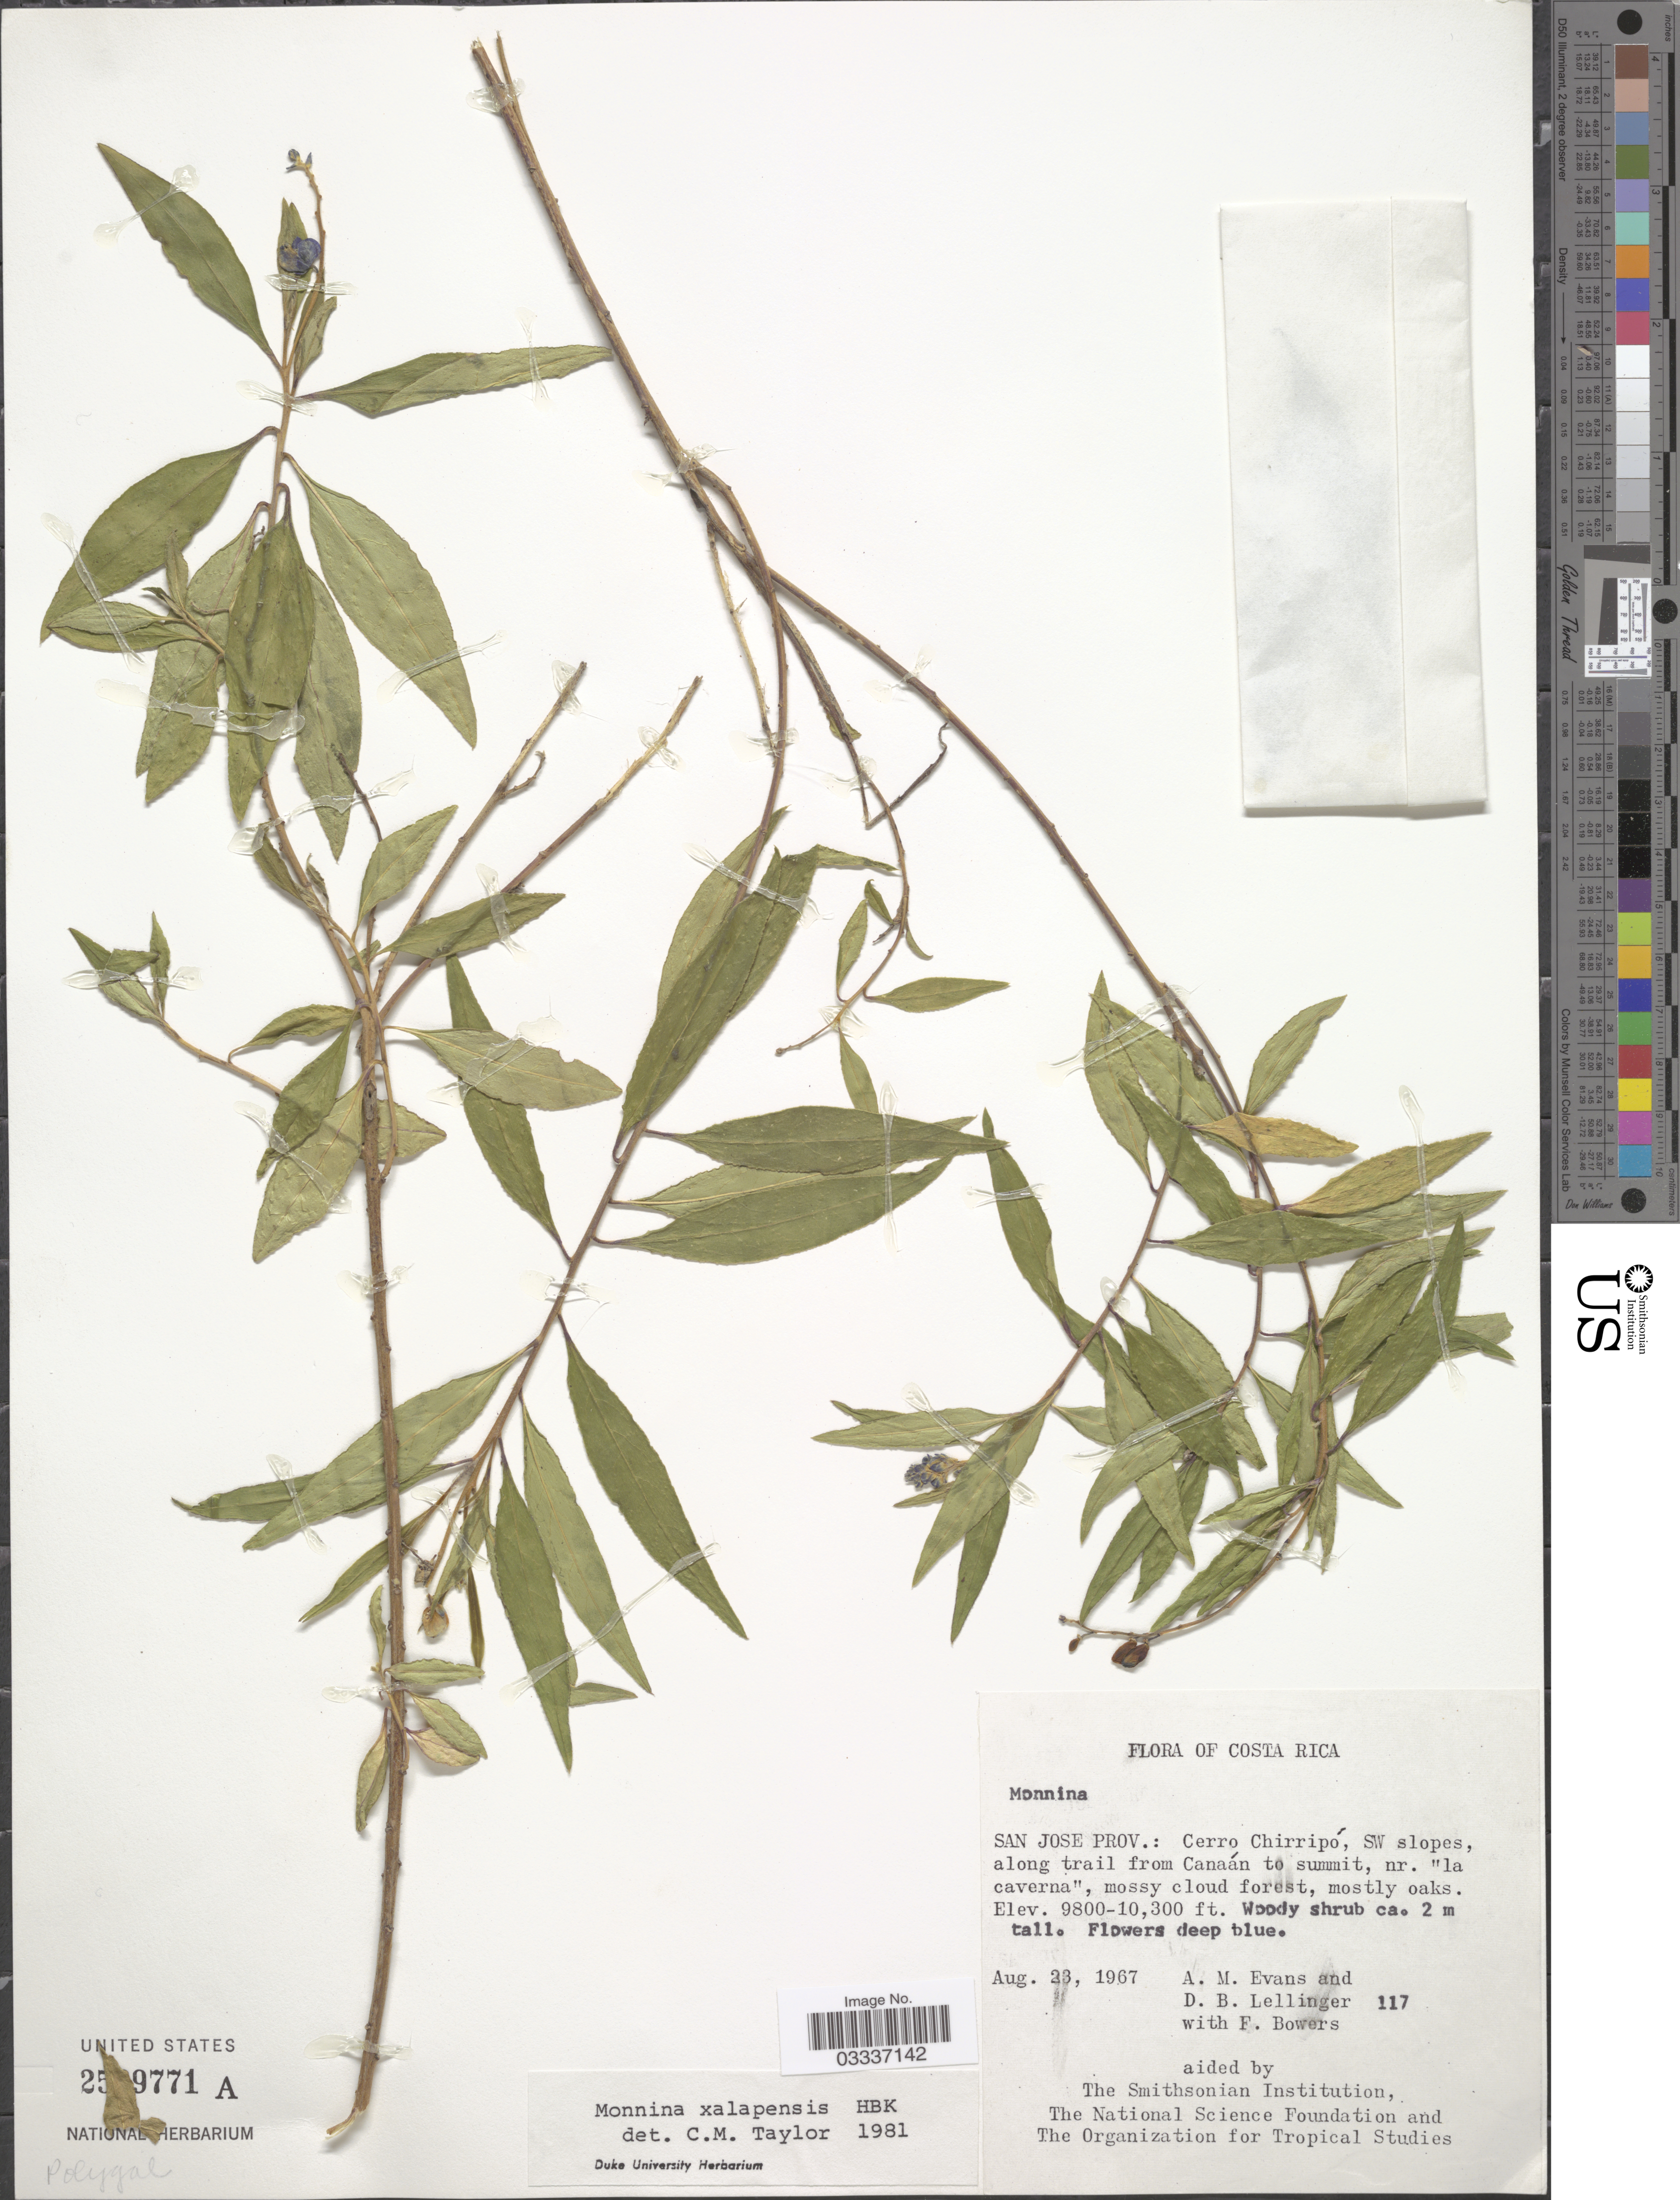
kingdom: Plantae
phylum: Tracheophyta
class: Magnoliopsida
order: Fabales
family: Polygalaceae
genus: Monnina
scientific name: Monnina xalapensis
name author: Kunth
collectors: A. M. Evans, D. B. Lellinger & F. Bowers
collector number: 117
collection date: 1967-08-23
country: Costa Rica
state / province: San José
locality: Cerro Chirripó, SW slopes, along trail from Canaán to summit, nr. "la caverna".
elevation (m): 2987